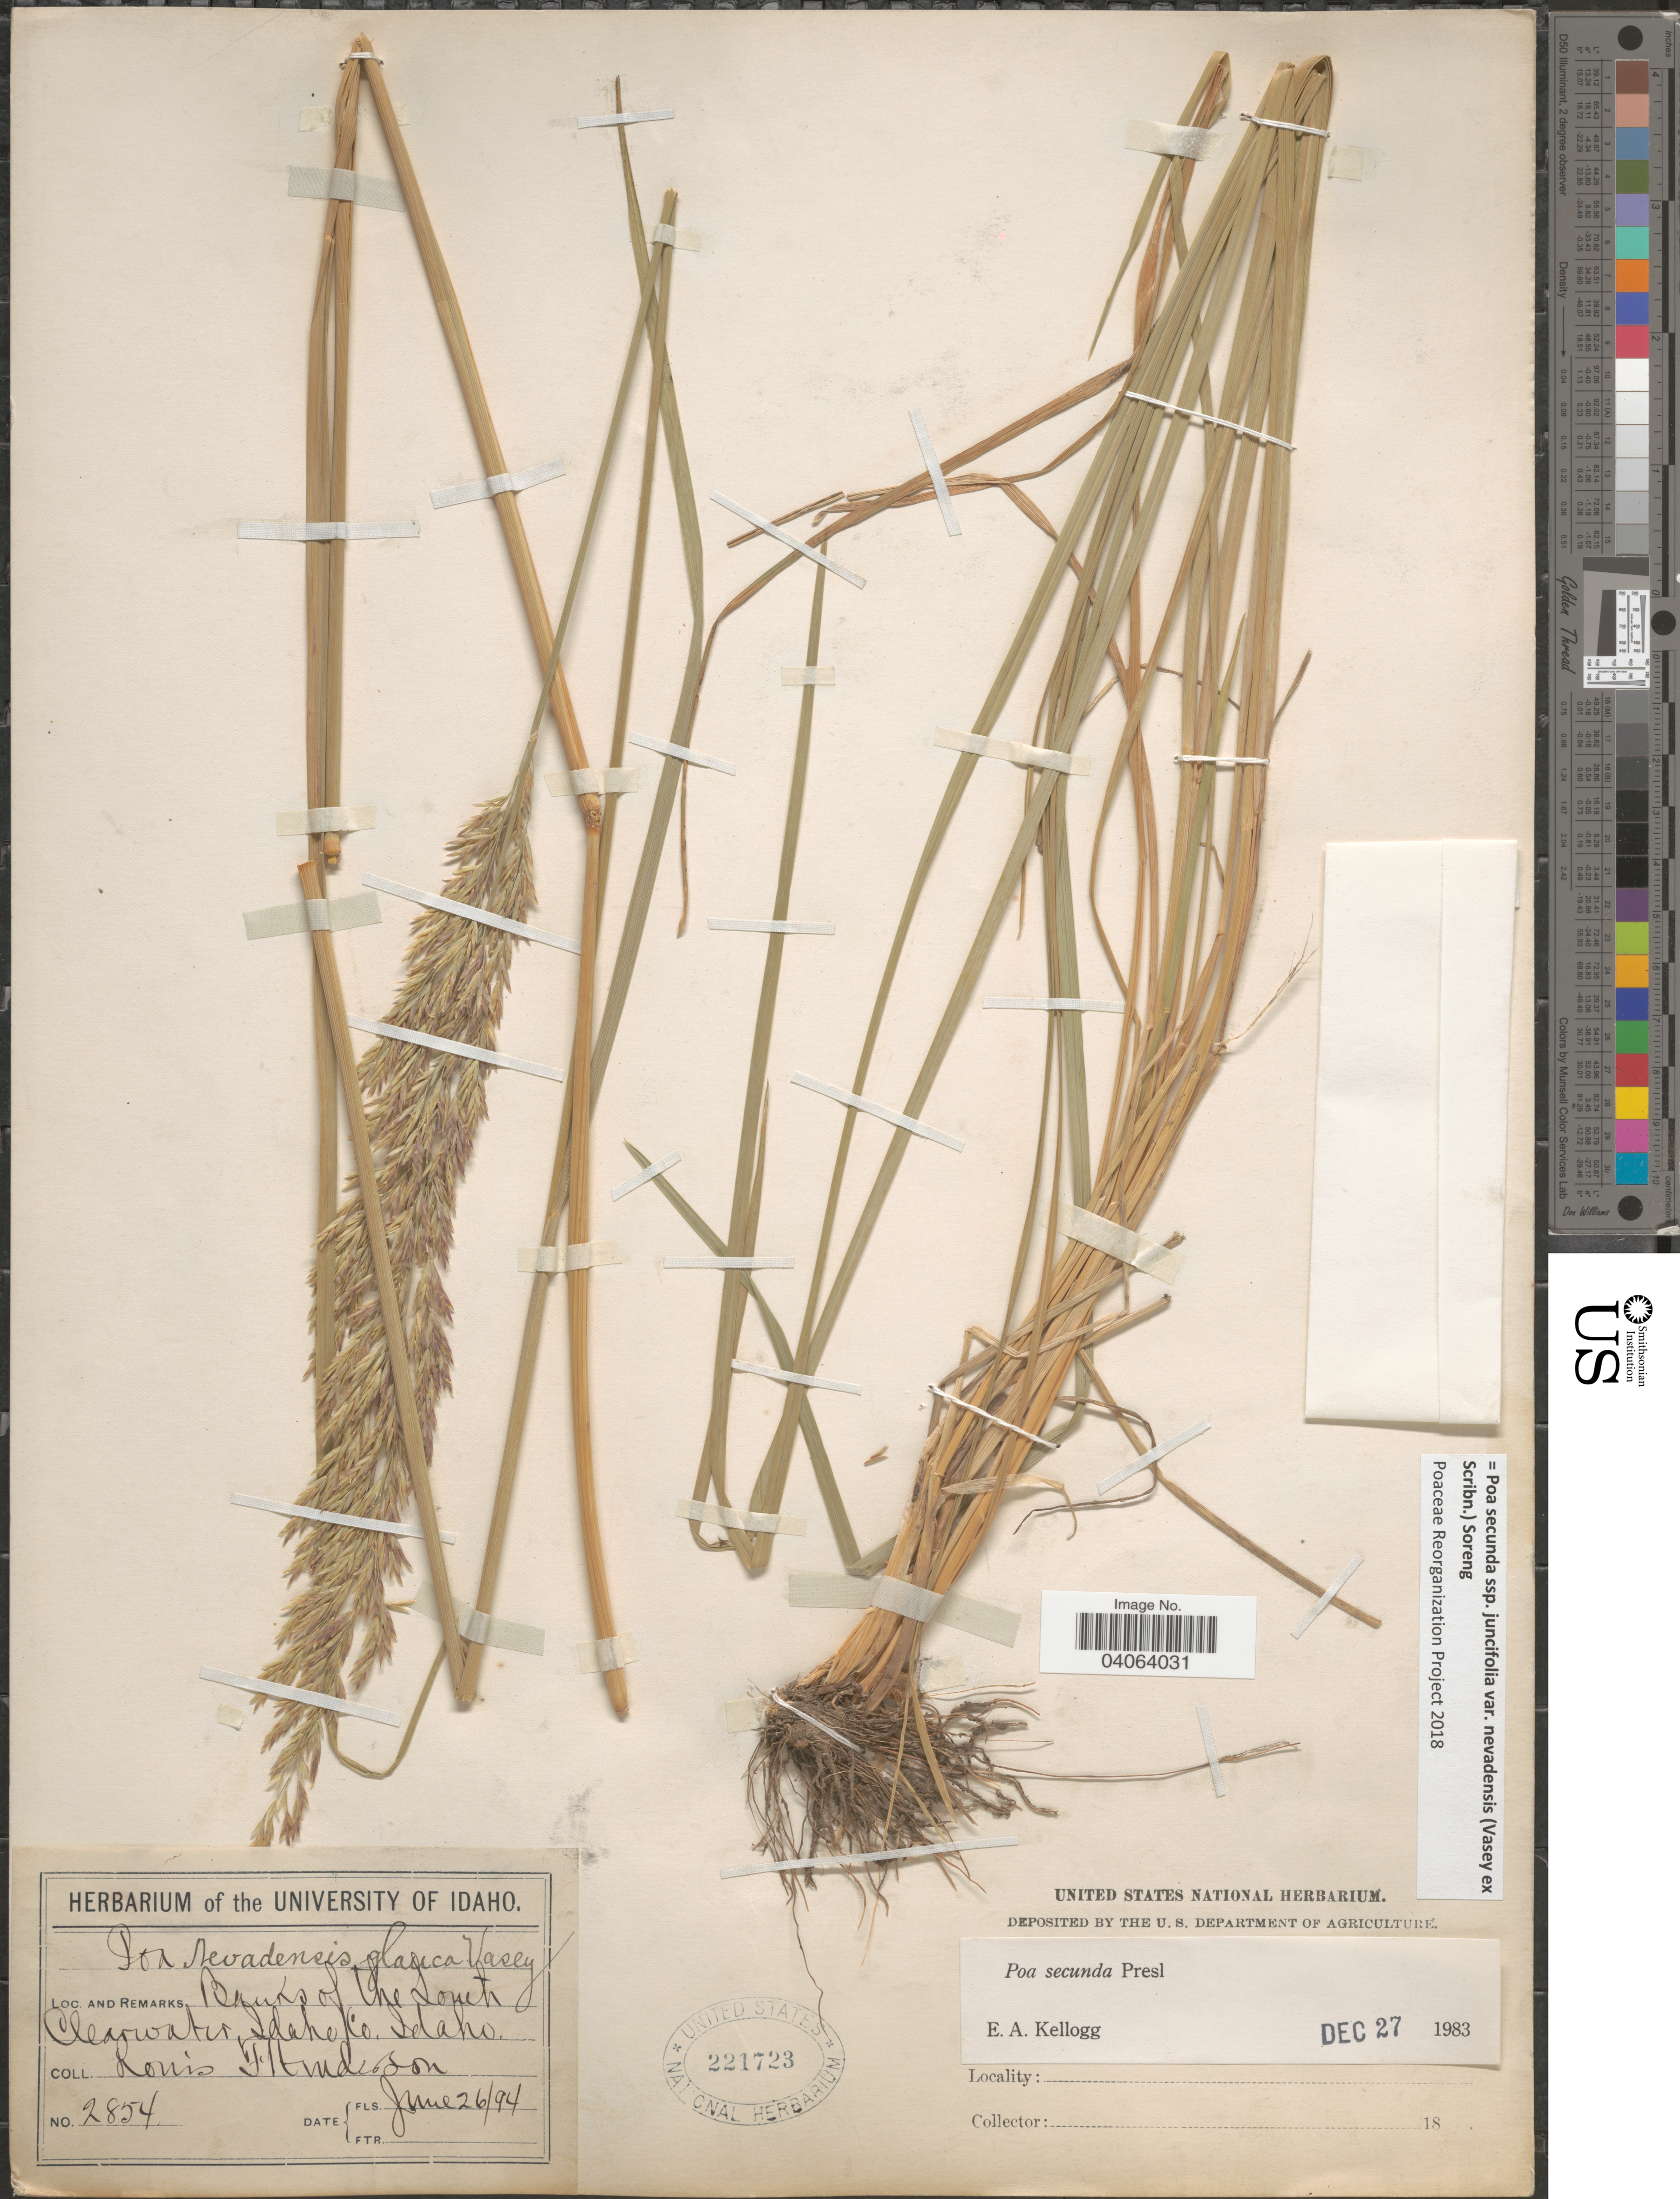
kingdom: Plantae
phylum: Tracheophyta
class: Liliopsida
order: Poales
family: Poaceae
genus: Poa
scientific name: Poa secunda subsp. juncifolia var. nevadensis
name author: (Vasey ex Scribn.) Soreng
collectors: L. Henderson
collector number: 2854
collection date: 1894-06-26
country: United States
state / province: Idaho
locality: Banks of the South Clearwater, Idaho Co.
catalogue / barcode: US 221723